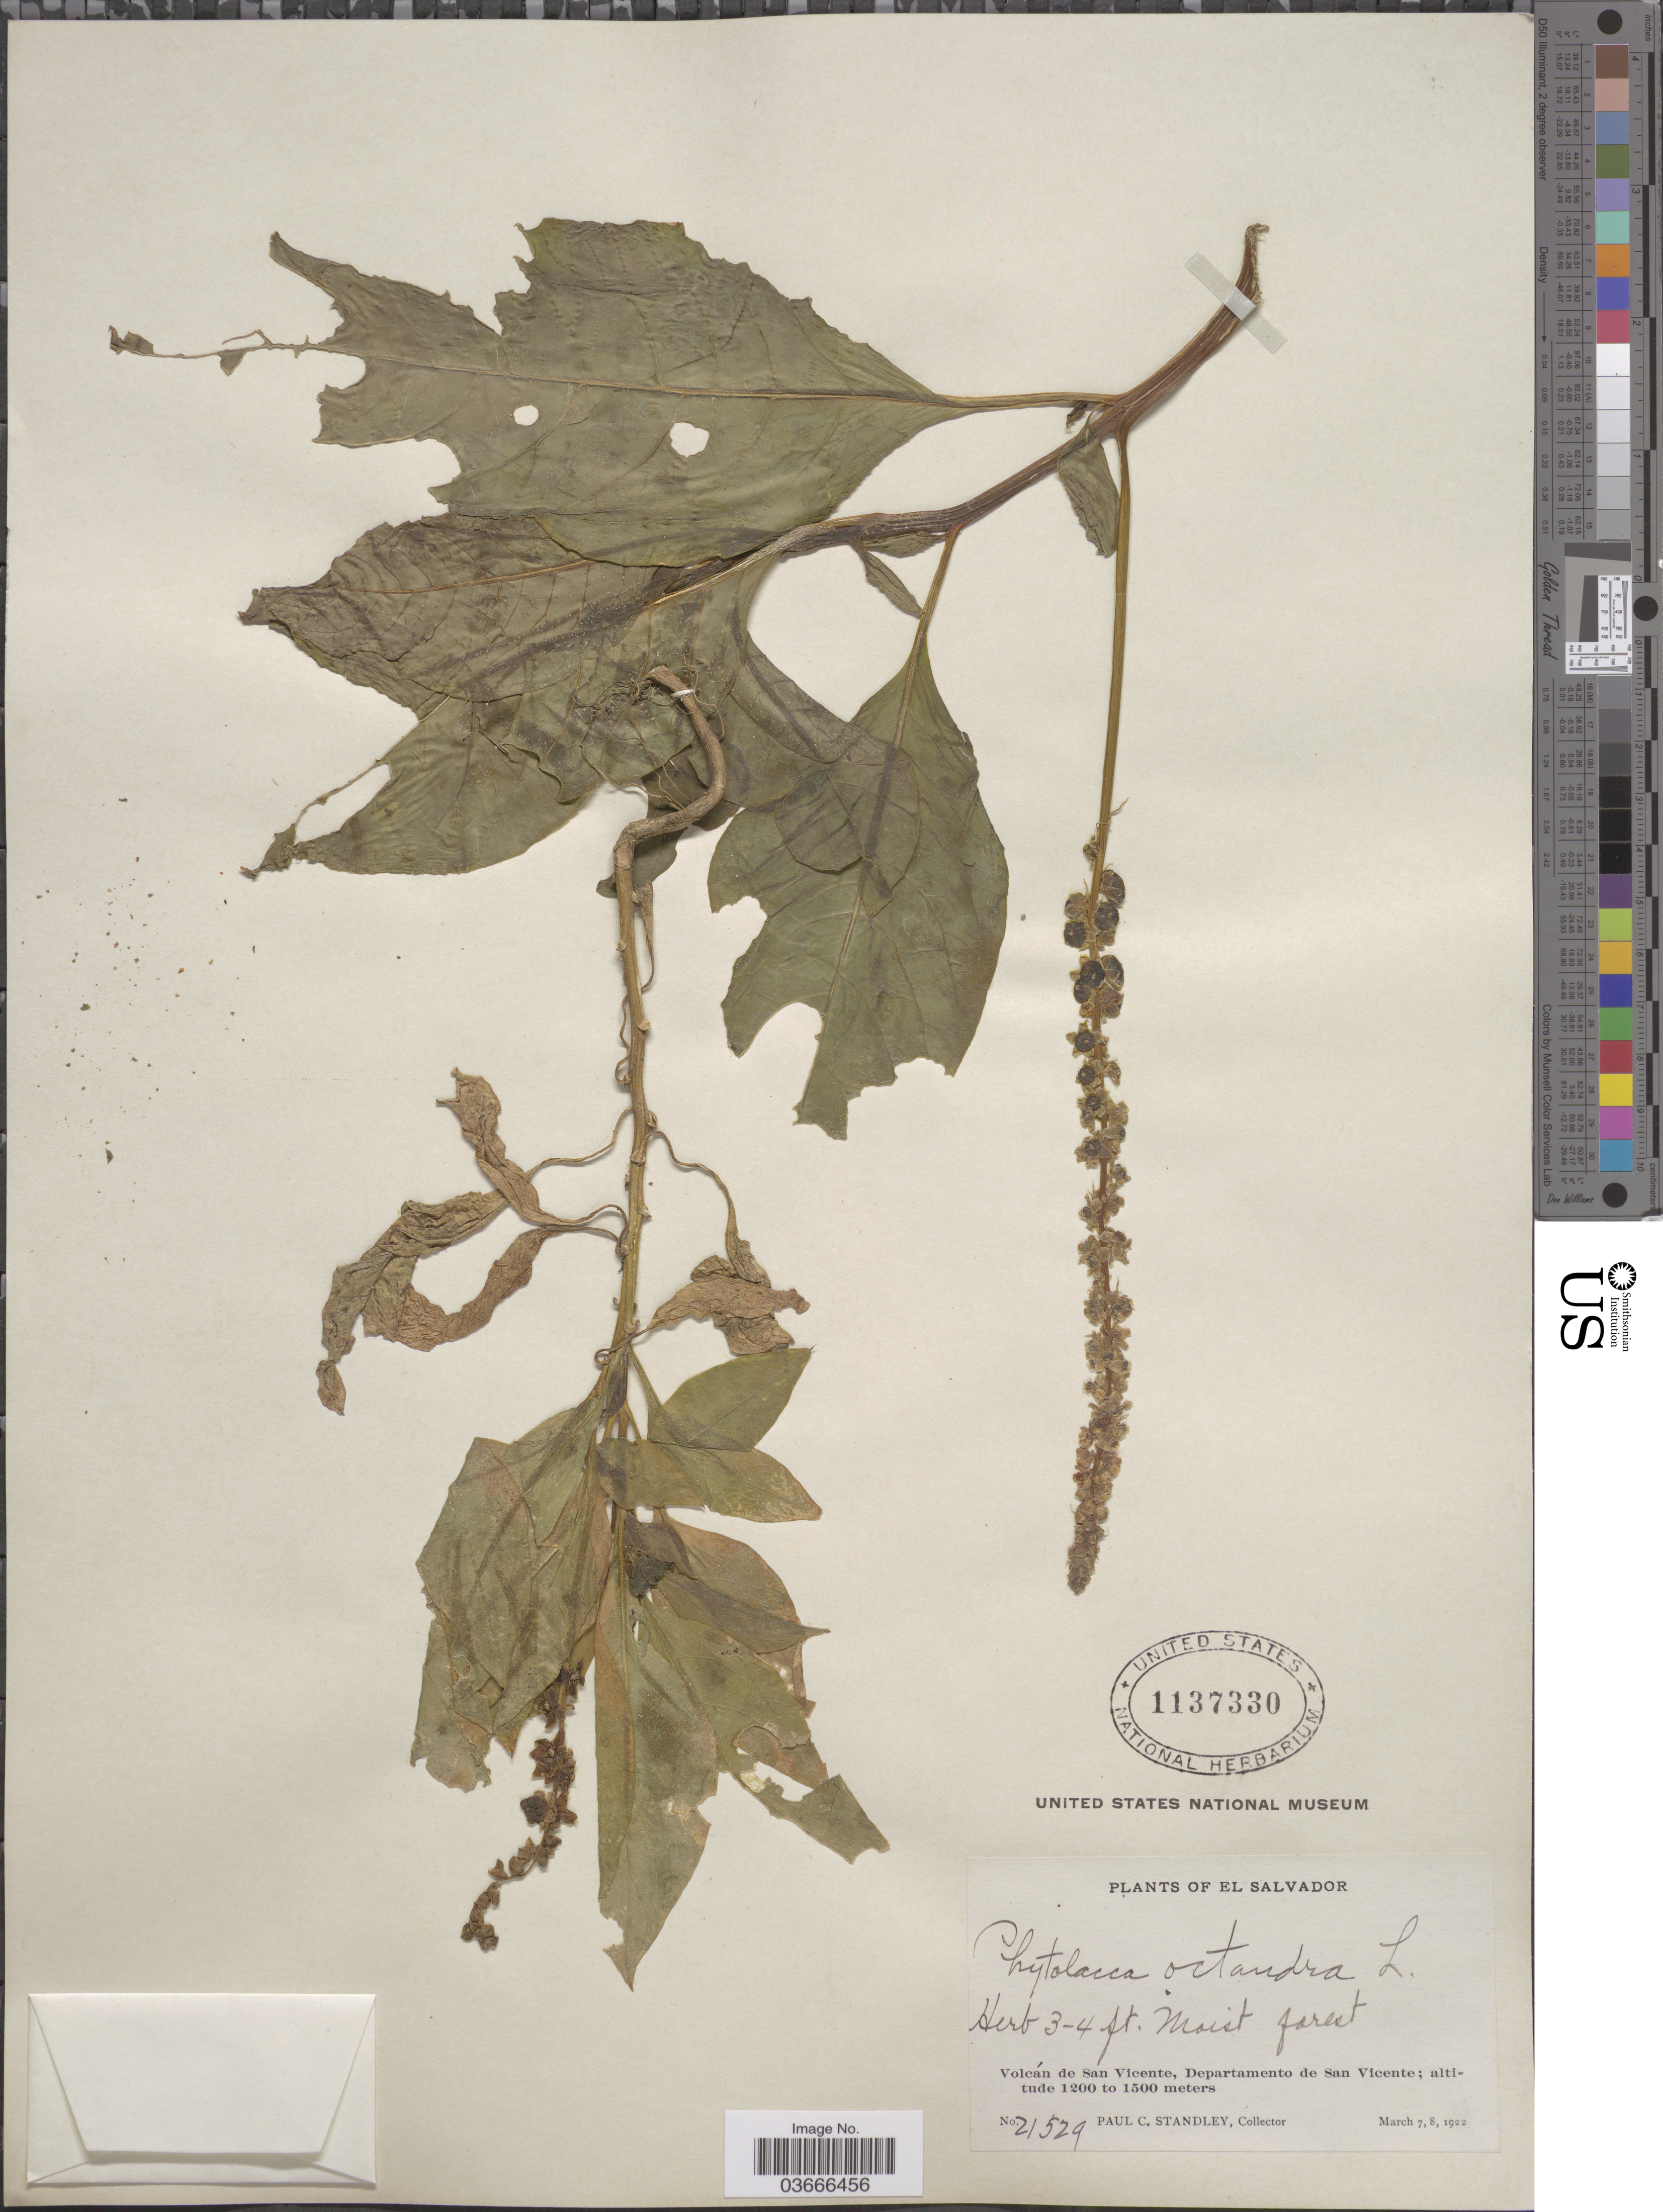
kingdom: Plantae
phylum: Tracheophyta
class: Magnoliopsida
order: Caryophyllales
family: Phytolaccaceae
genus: Phytolacca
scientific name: Phytolacca icosandra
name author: L.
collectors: P. C. Standley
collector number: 21529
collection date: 1922-03-07/1922-03-08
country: El Salvador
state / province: San Vincente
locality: Volcán de San Vicente, Departamento de San Vicente.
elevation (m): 1200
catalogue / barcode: US 1137330